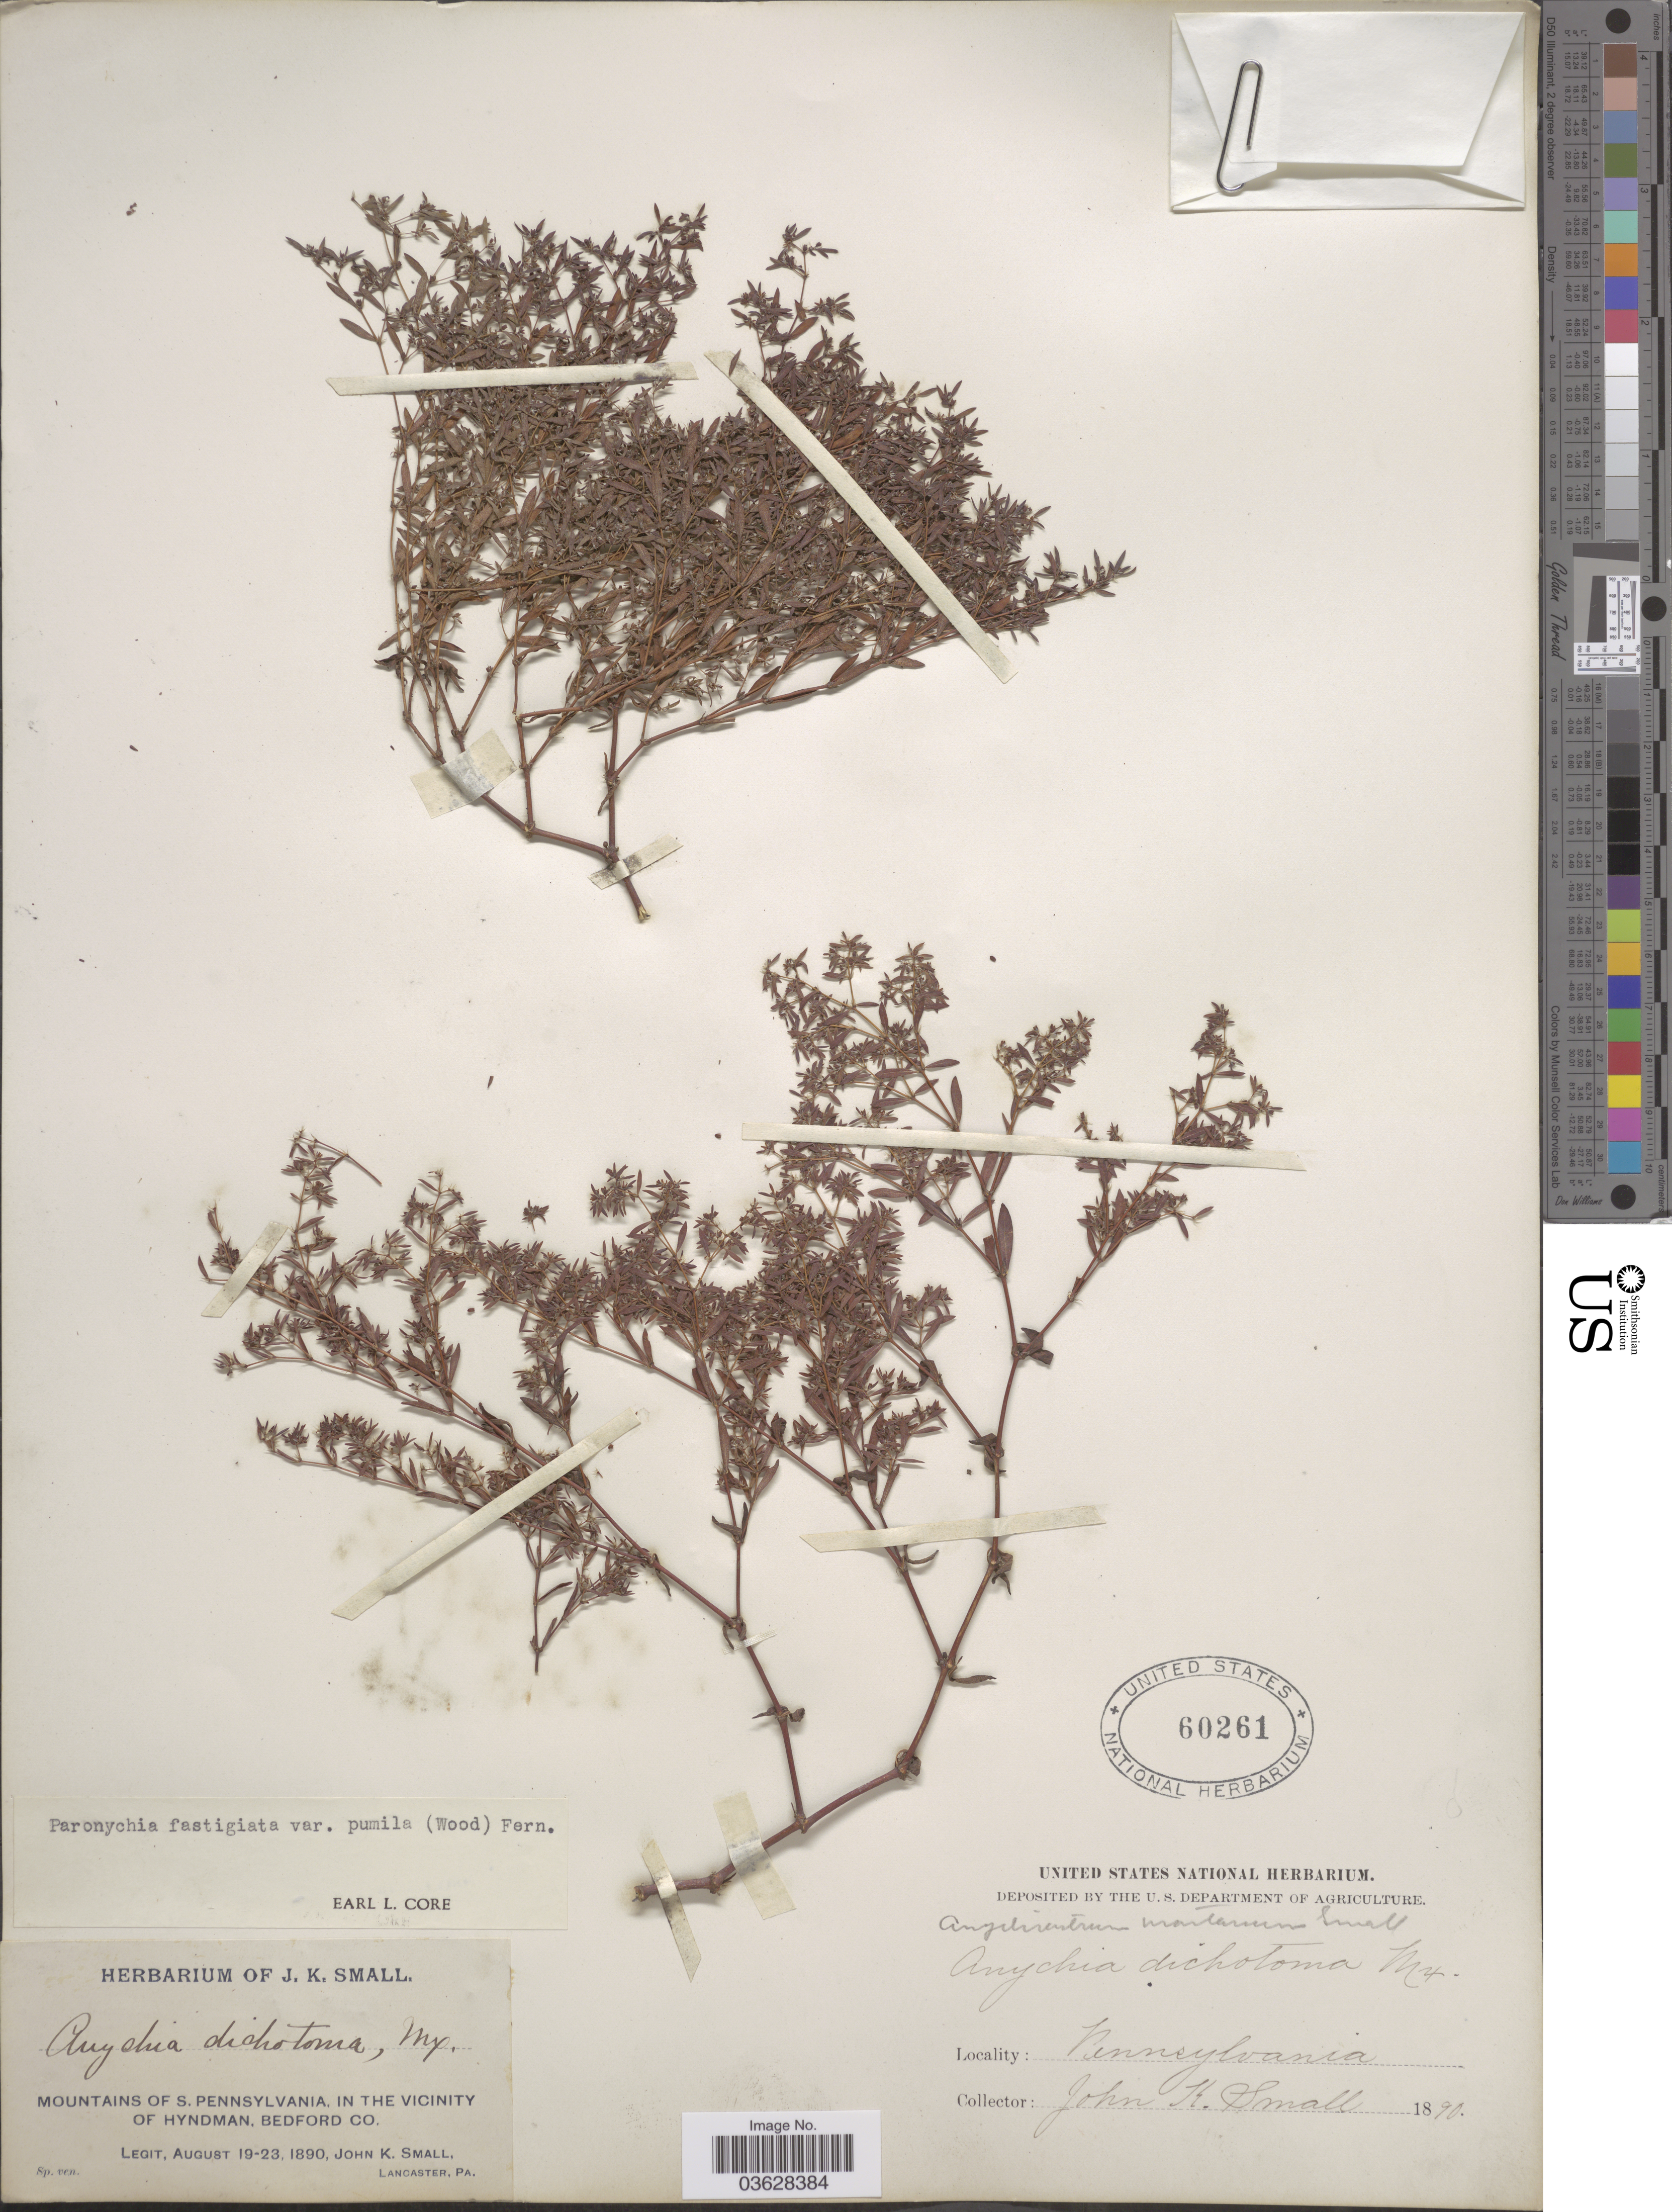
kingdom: Plantae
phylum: Tracheophyta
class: Magnoliopsida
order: Caryophyllales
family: Caryophyllaceae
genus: Paronychia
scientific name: Paronychia fastigiata var. pumila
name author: (Alph. Wood) Fernald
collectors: J. K. Small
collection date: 1890-08-19/1890-08-23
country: United States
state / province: Pennsylvania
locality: Mountains of S. Pennsylvania, in the vicinity of Hyndman, Bedford Co.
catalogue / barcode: US 60261